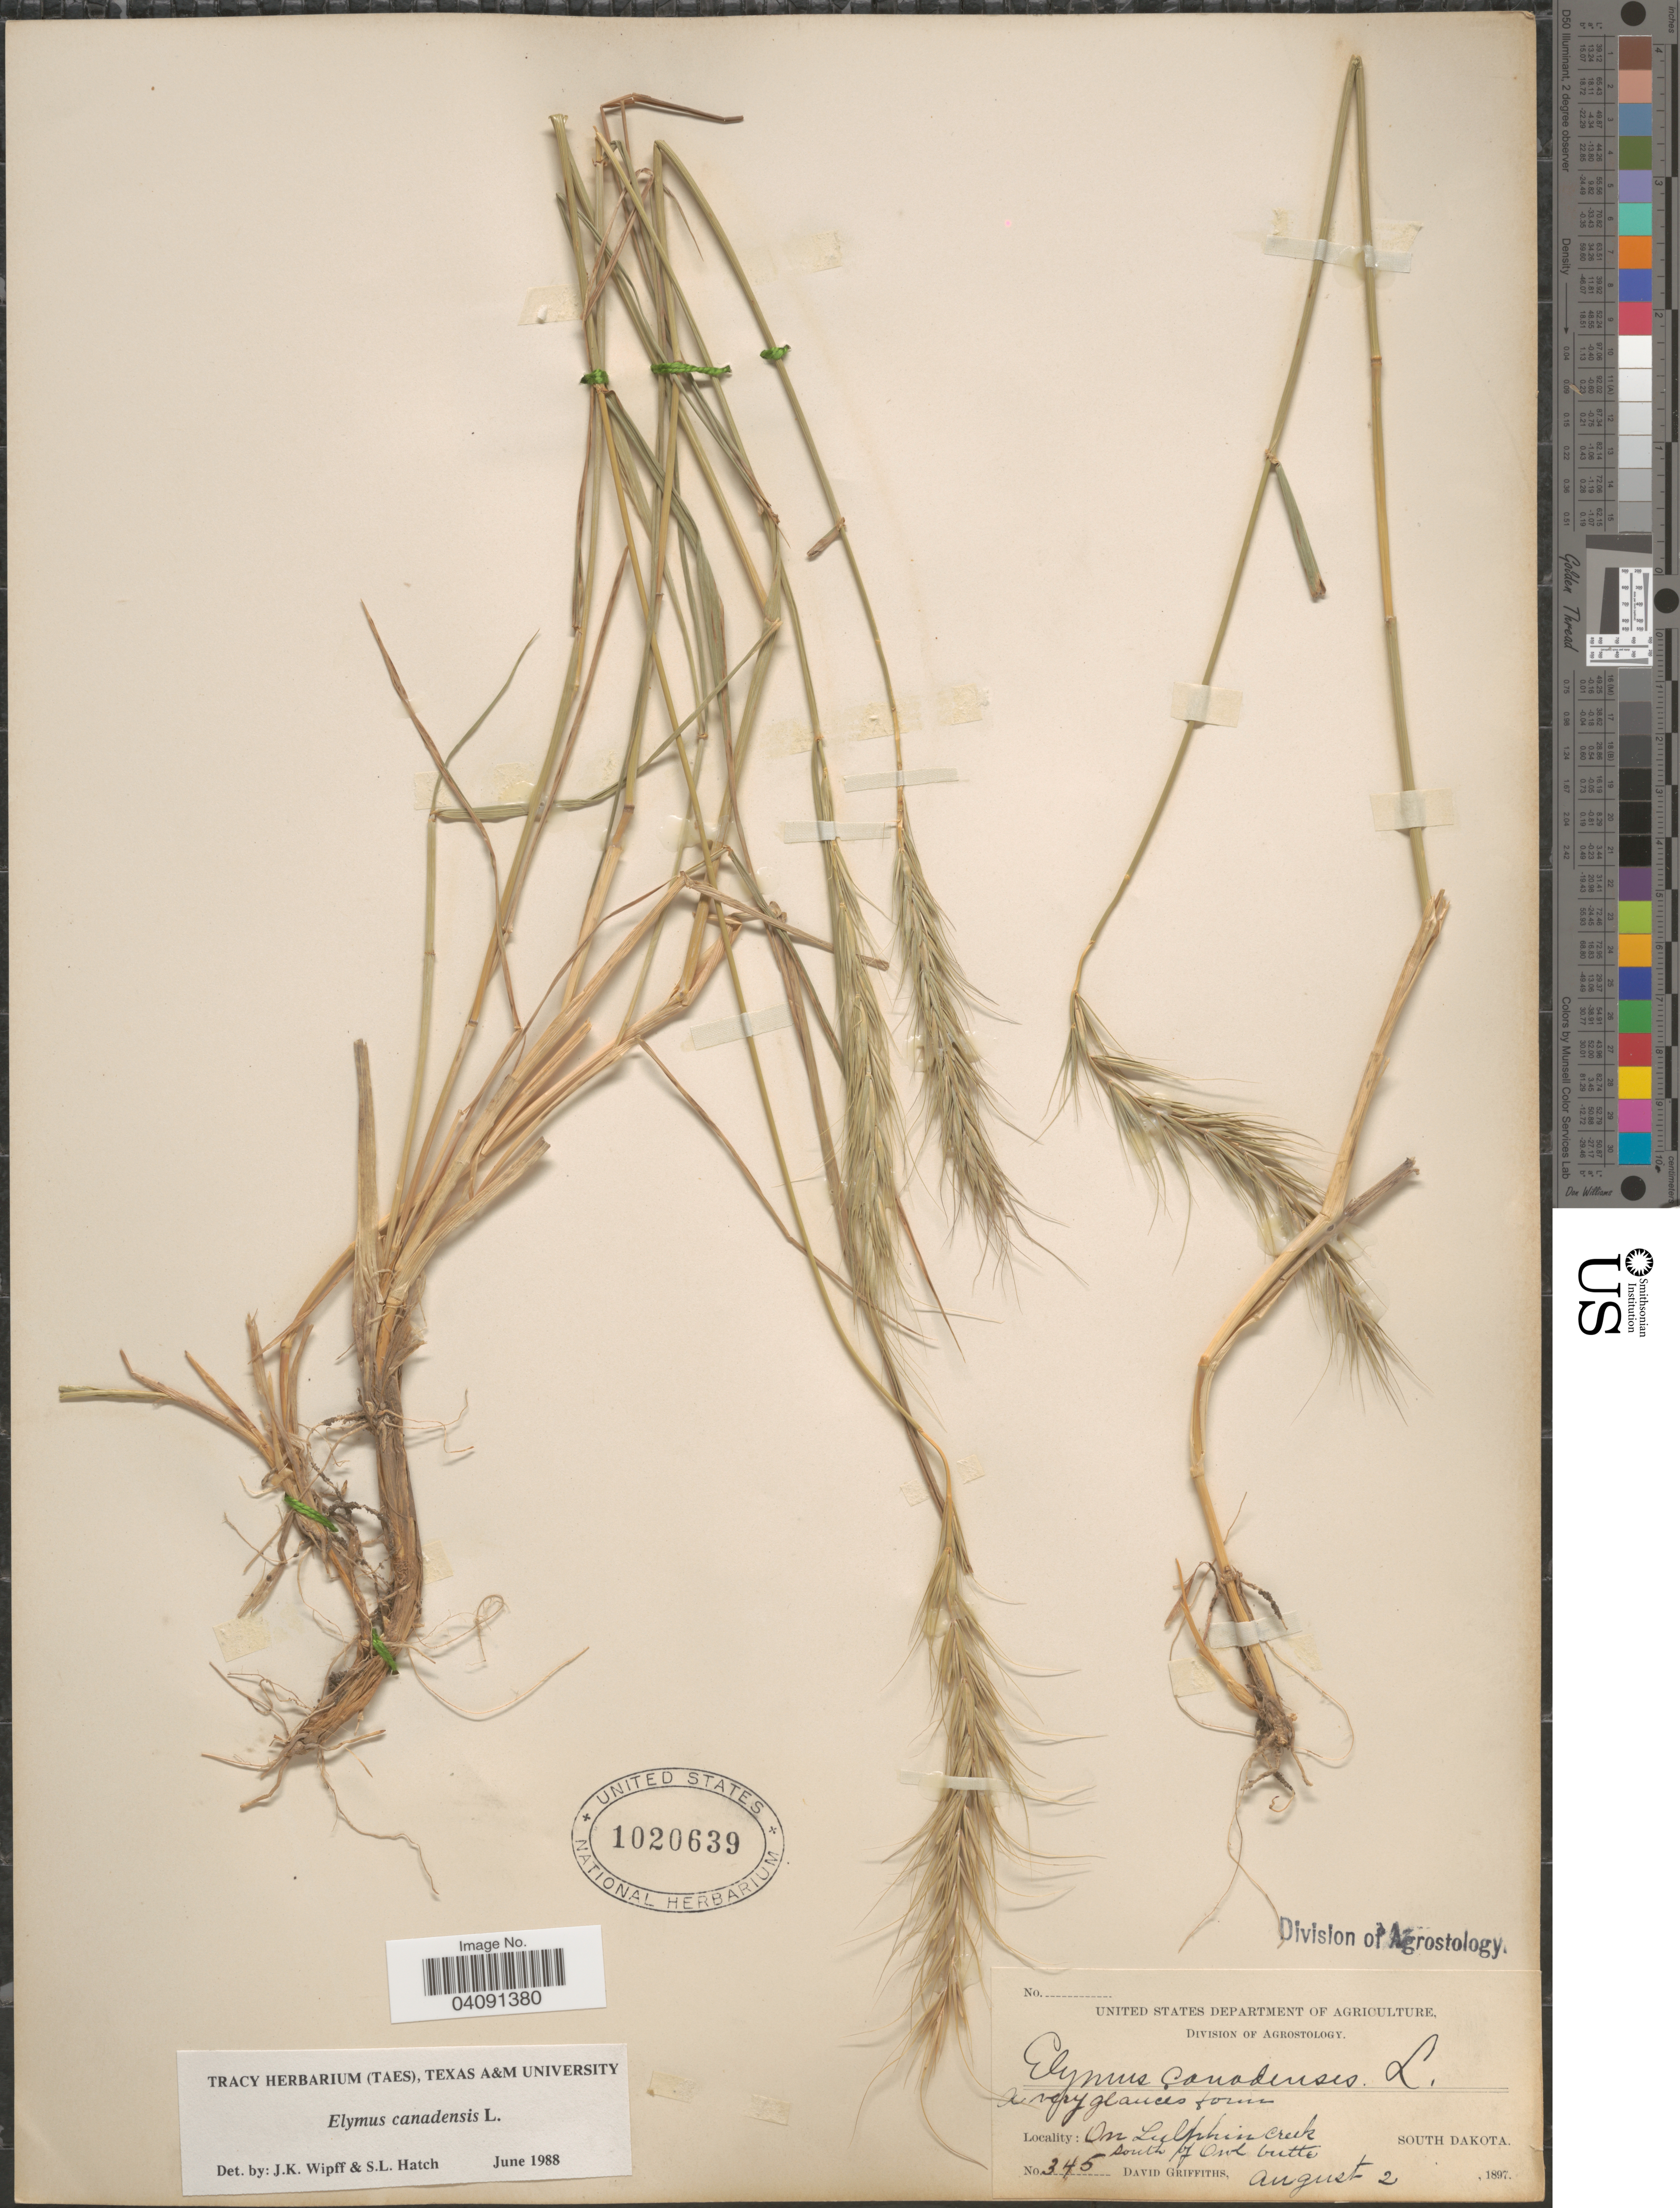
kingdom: Plantae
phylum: Tracheophyta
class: Liliopsida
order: Poales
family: Poaceae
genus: Elymus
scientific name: Elymus canadensis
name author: L.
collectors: D. Griffiths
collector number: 345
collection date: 1897-08-02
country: United States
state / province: South Dakota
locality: On Lulphin Creek. South of Owl butte.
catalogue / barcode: US 1020639